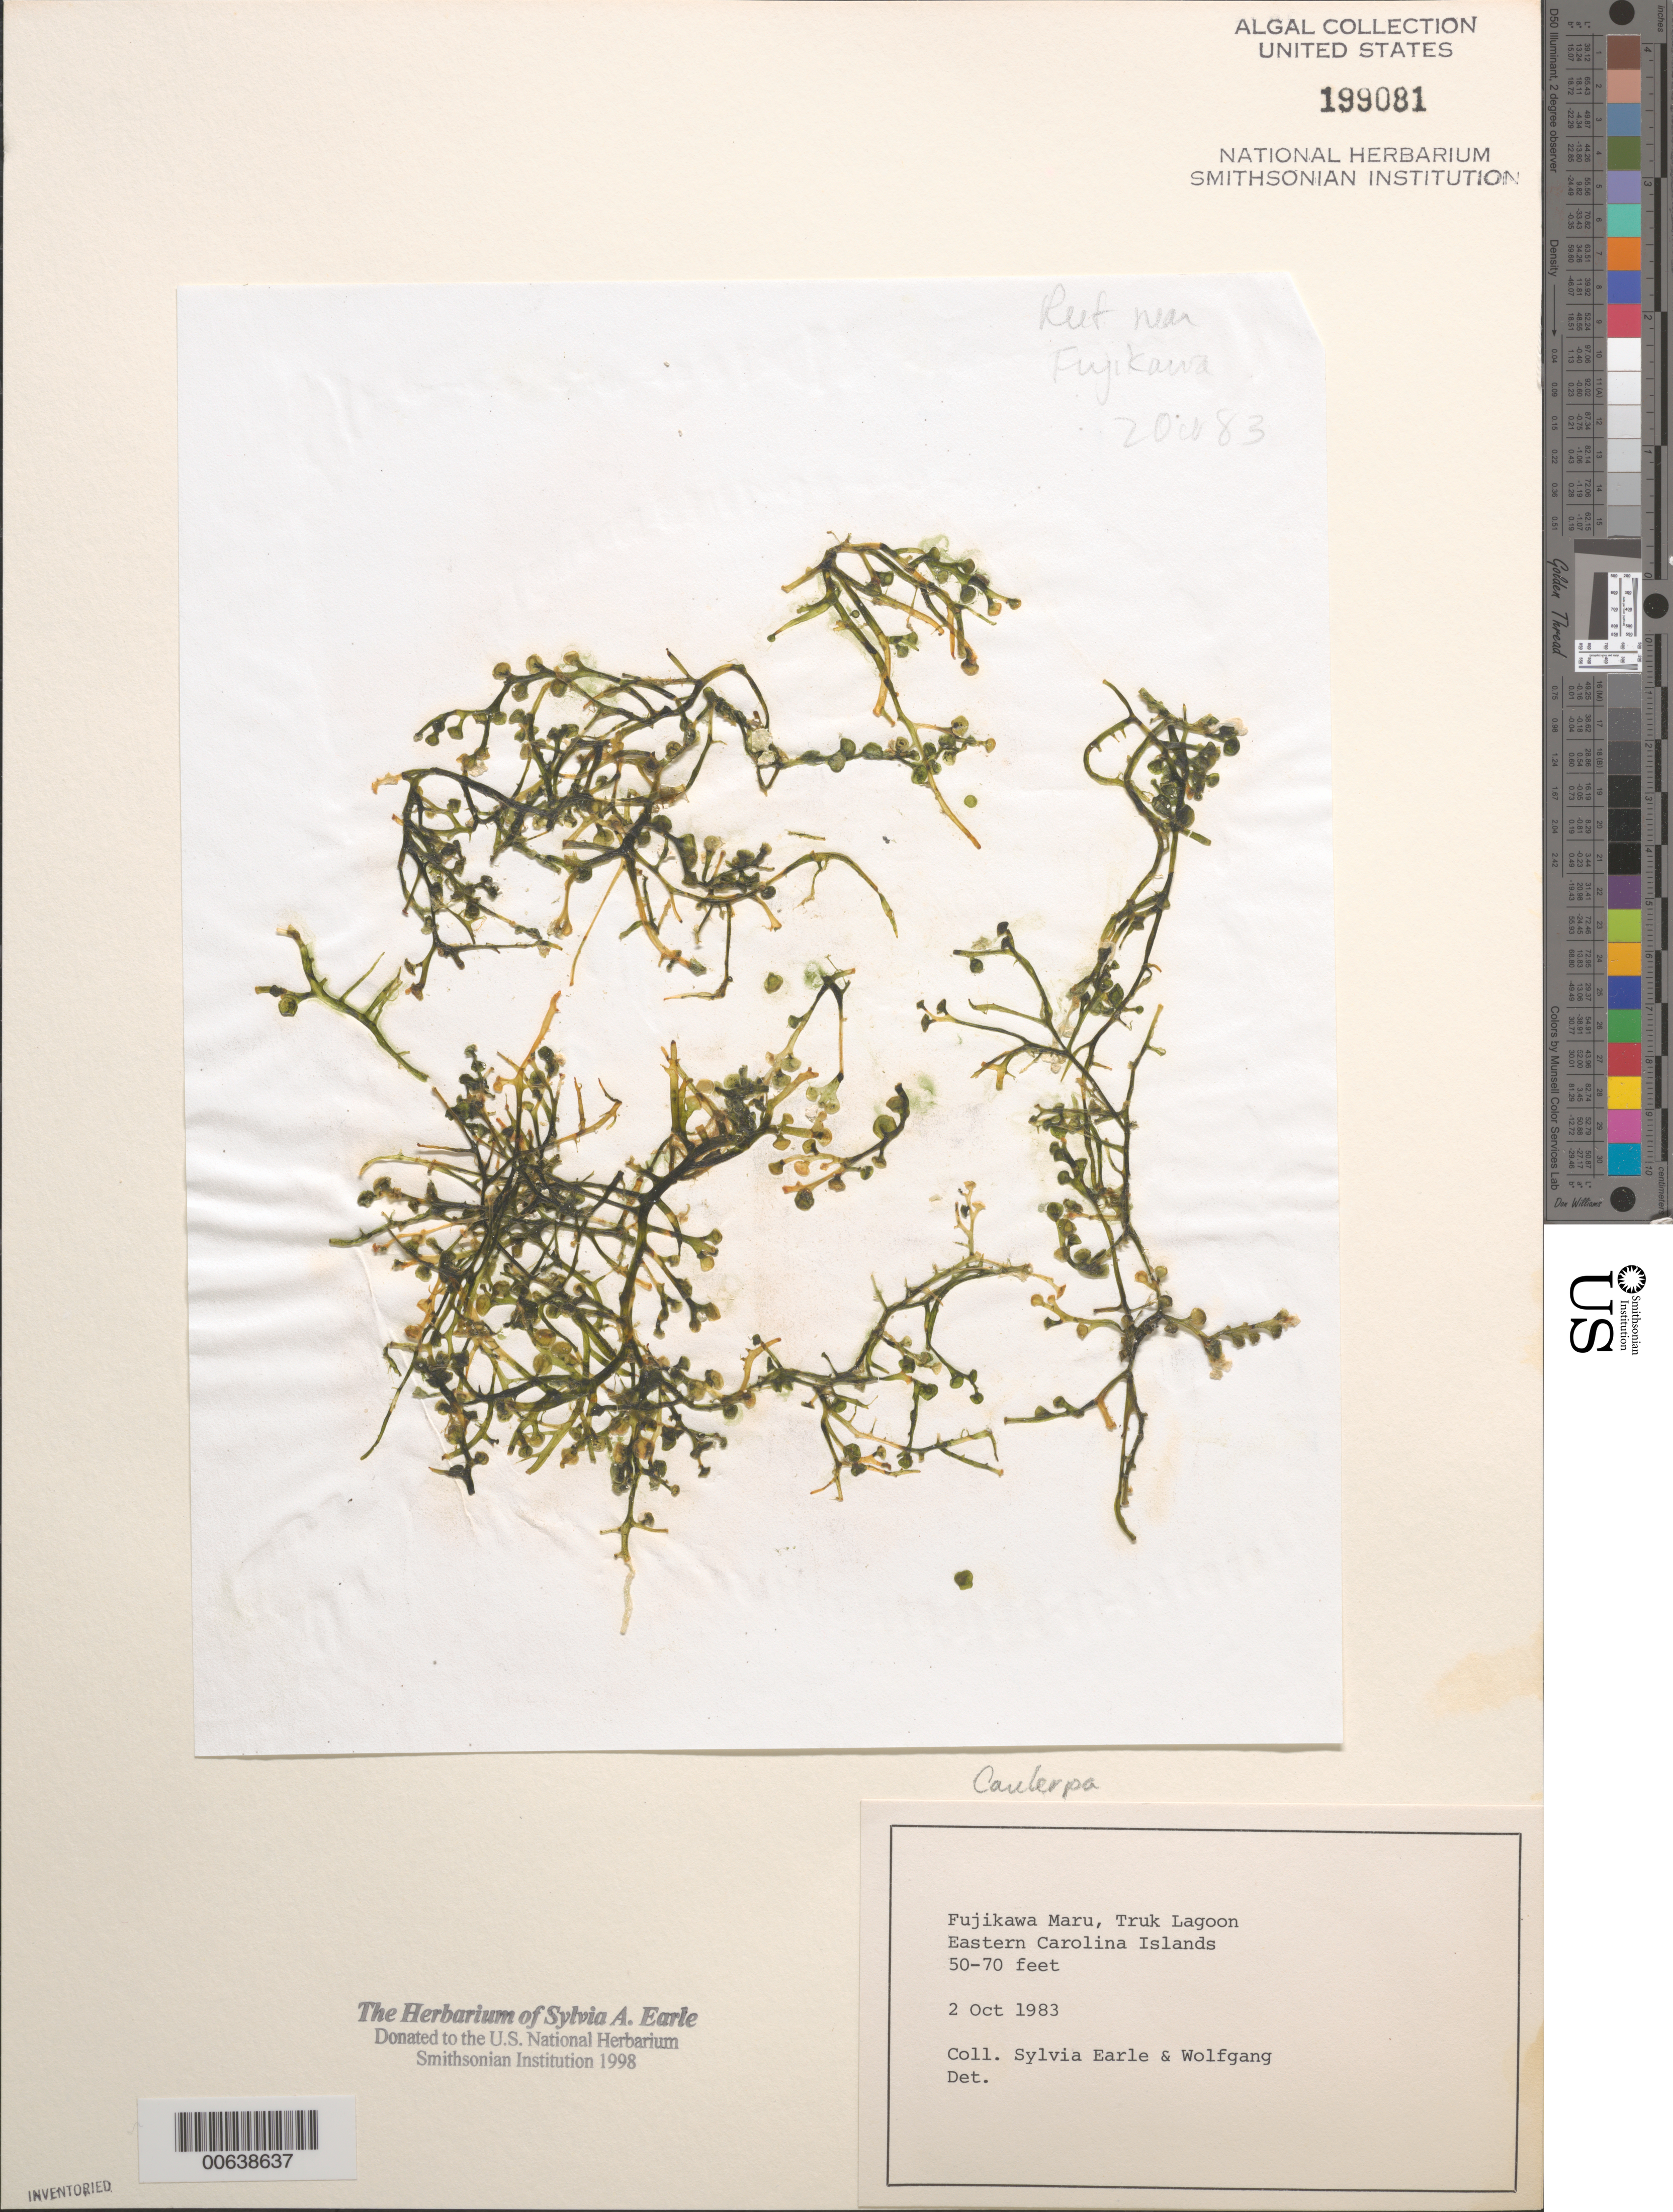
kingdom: Plantae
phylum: Chlorophyta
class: Ulvophyceae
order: Bryopsidales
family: Caulerpaceae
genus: Caulerpa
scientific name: Caulerpa sp.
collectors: S. A. Earle & W. Bayer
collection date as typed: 02 Oct 1983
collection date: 1983-10-02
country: Micronesia, Federated States of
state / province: Truk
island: Truk (Chuuk) Is.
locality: Chuuk Lagoon [Truk Lagoon], Fujikawa Maru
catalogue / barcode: US 199081